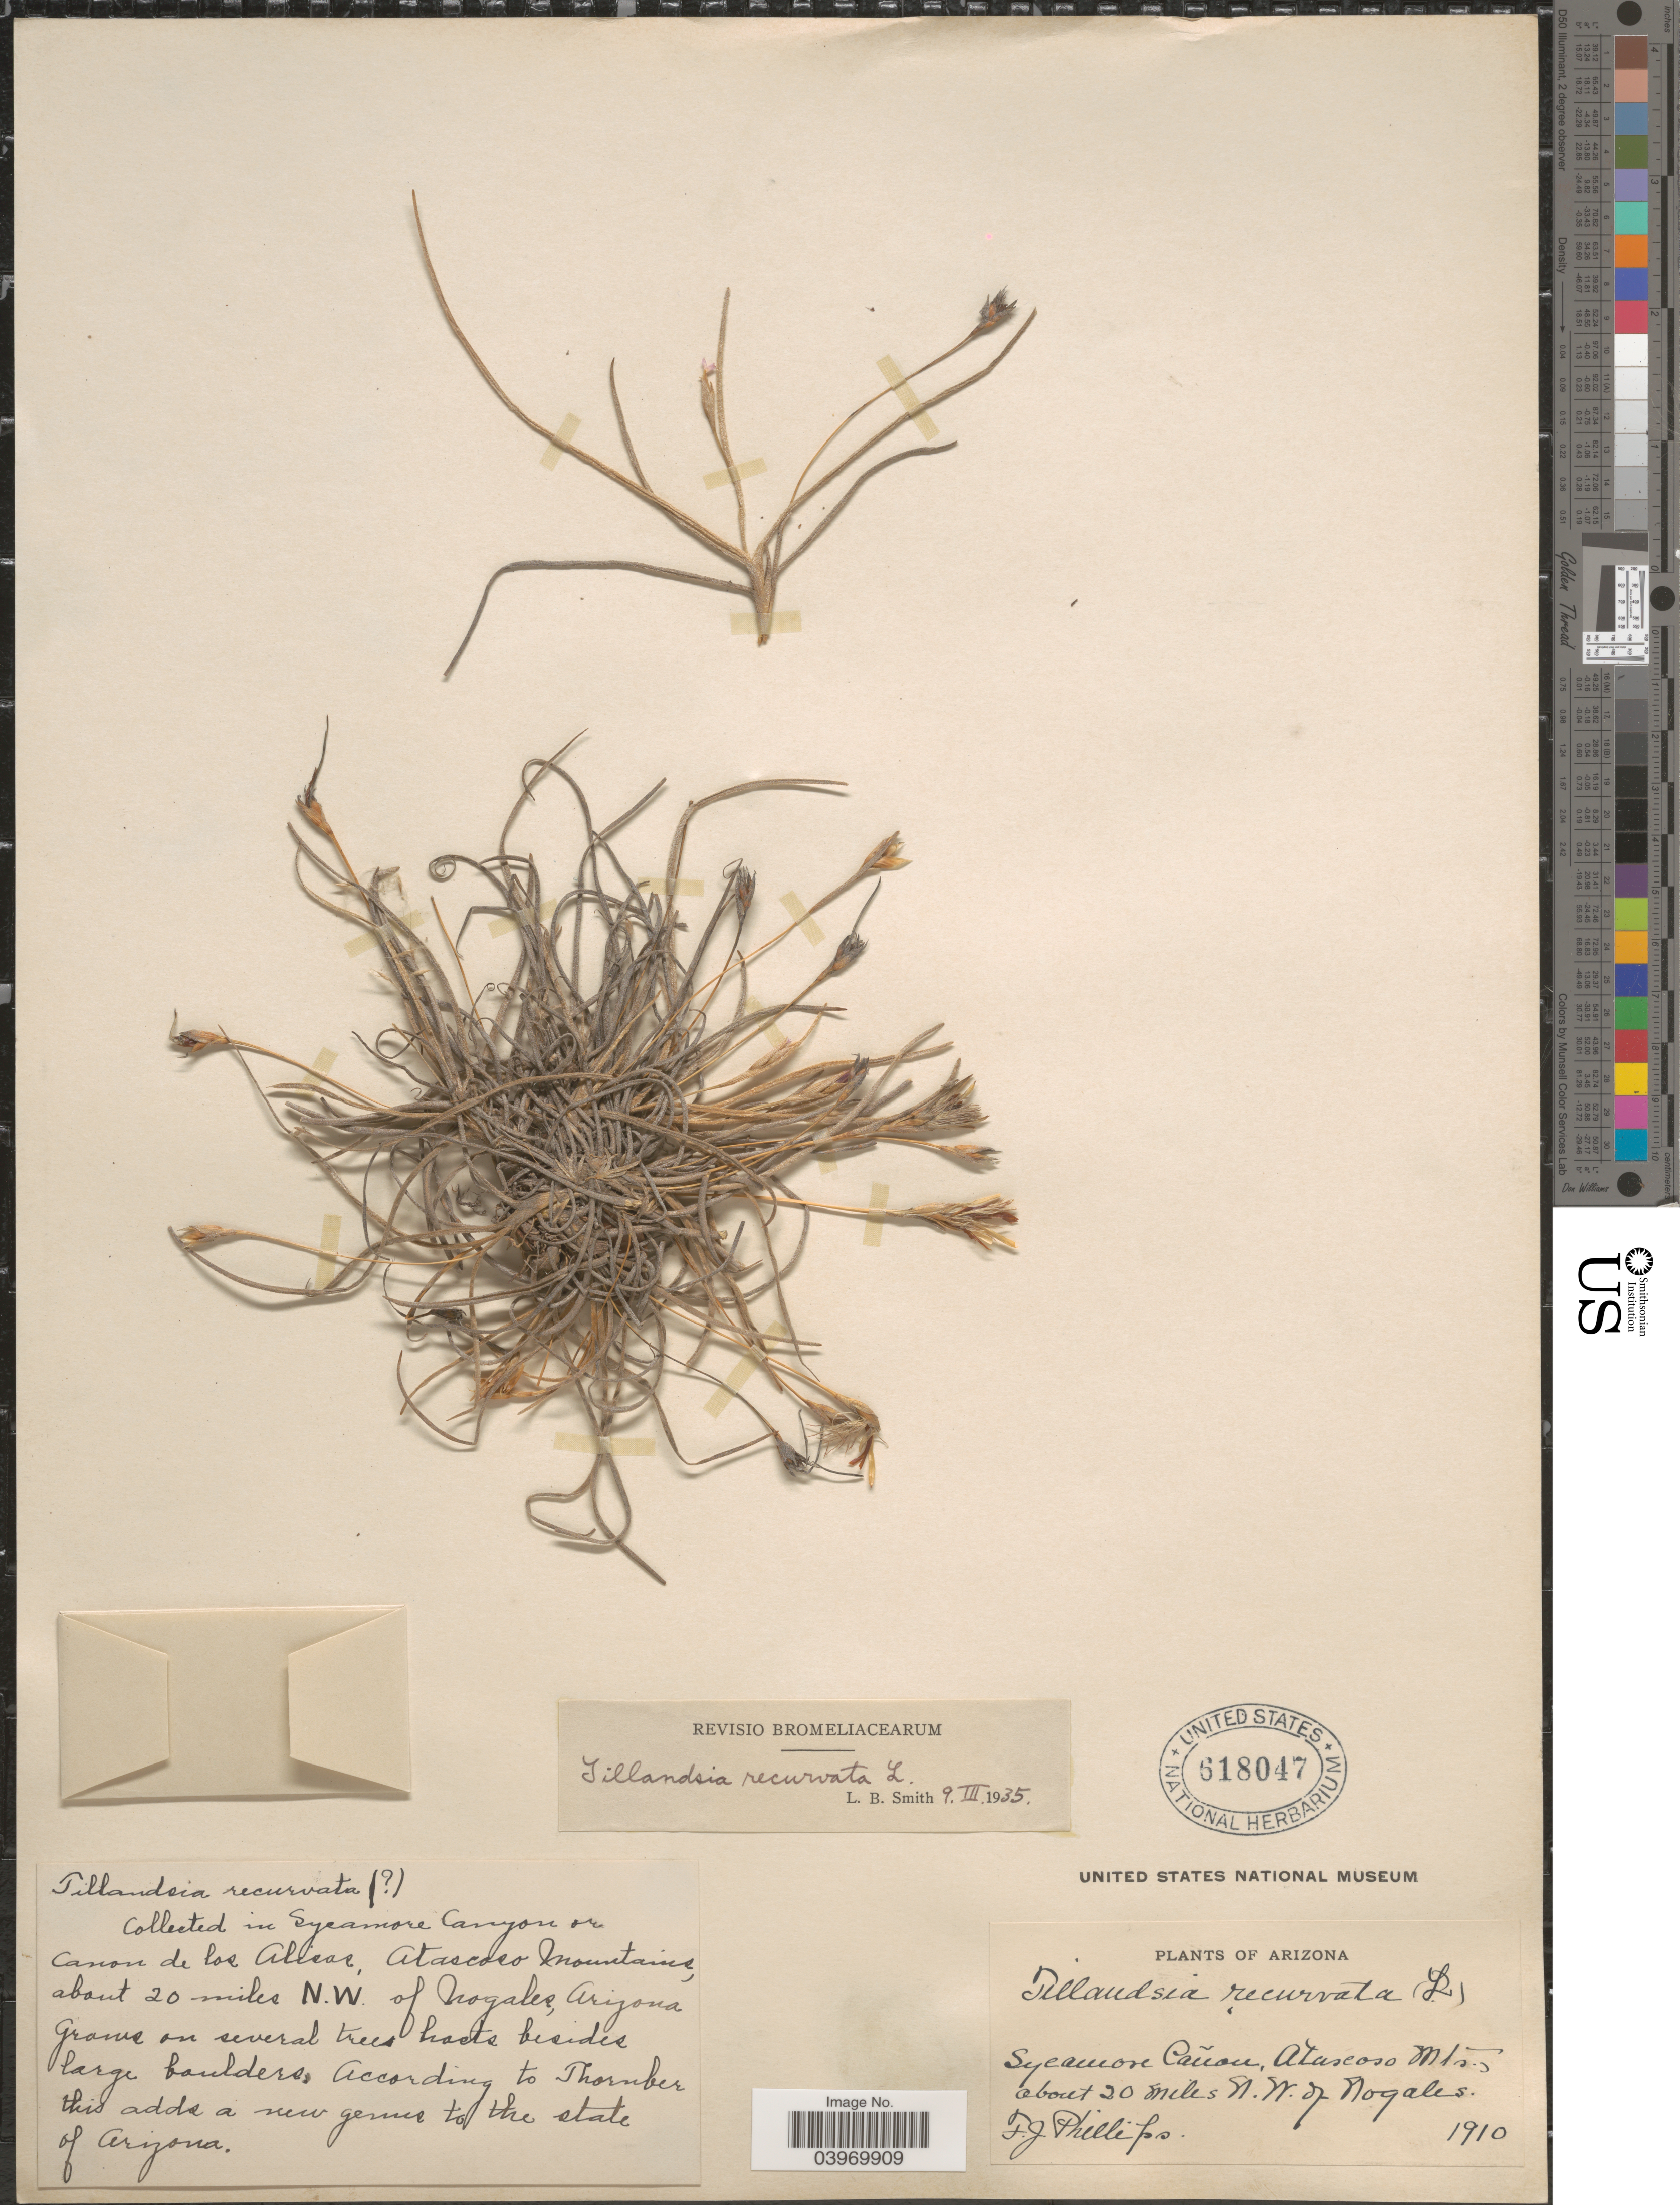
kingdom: Plantae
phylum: Tracheophyta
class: Liliopsida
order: Poales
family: Bromeliaceae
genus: Tillandsia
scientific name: Tillandsia recurvata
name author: L.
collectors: F. Phillips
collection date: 1910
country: United States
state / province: Arizona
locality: Sycamore Cañon, Atascoso Mts., about 20 miles N.W. of Nogales.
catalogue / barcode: US 618047